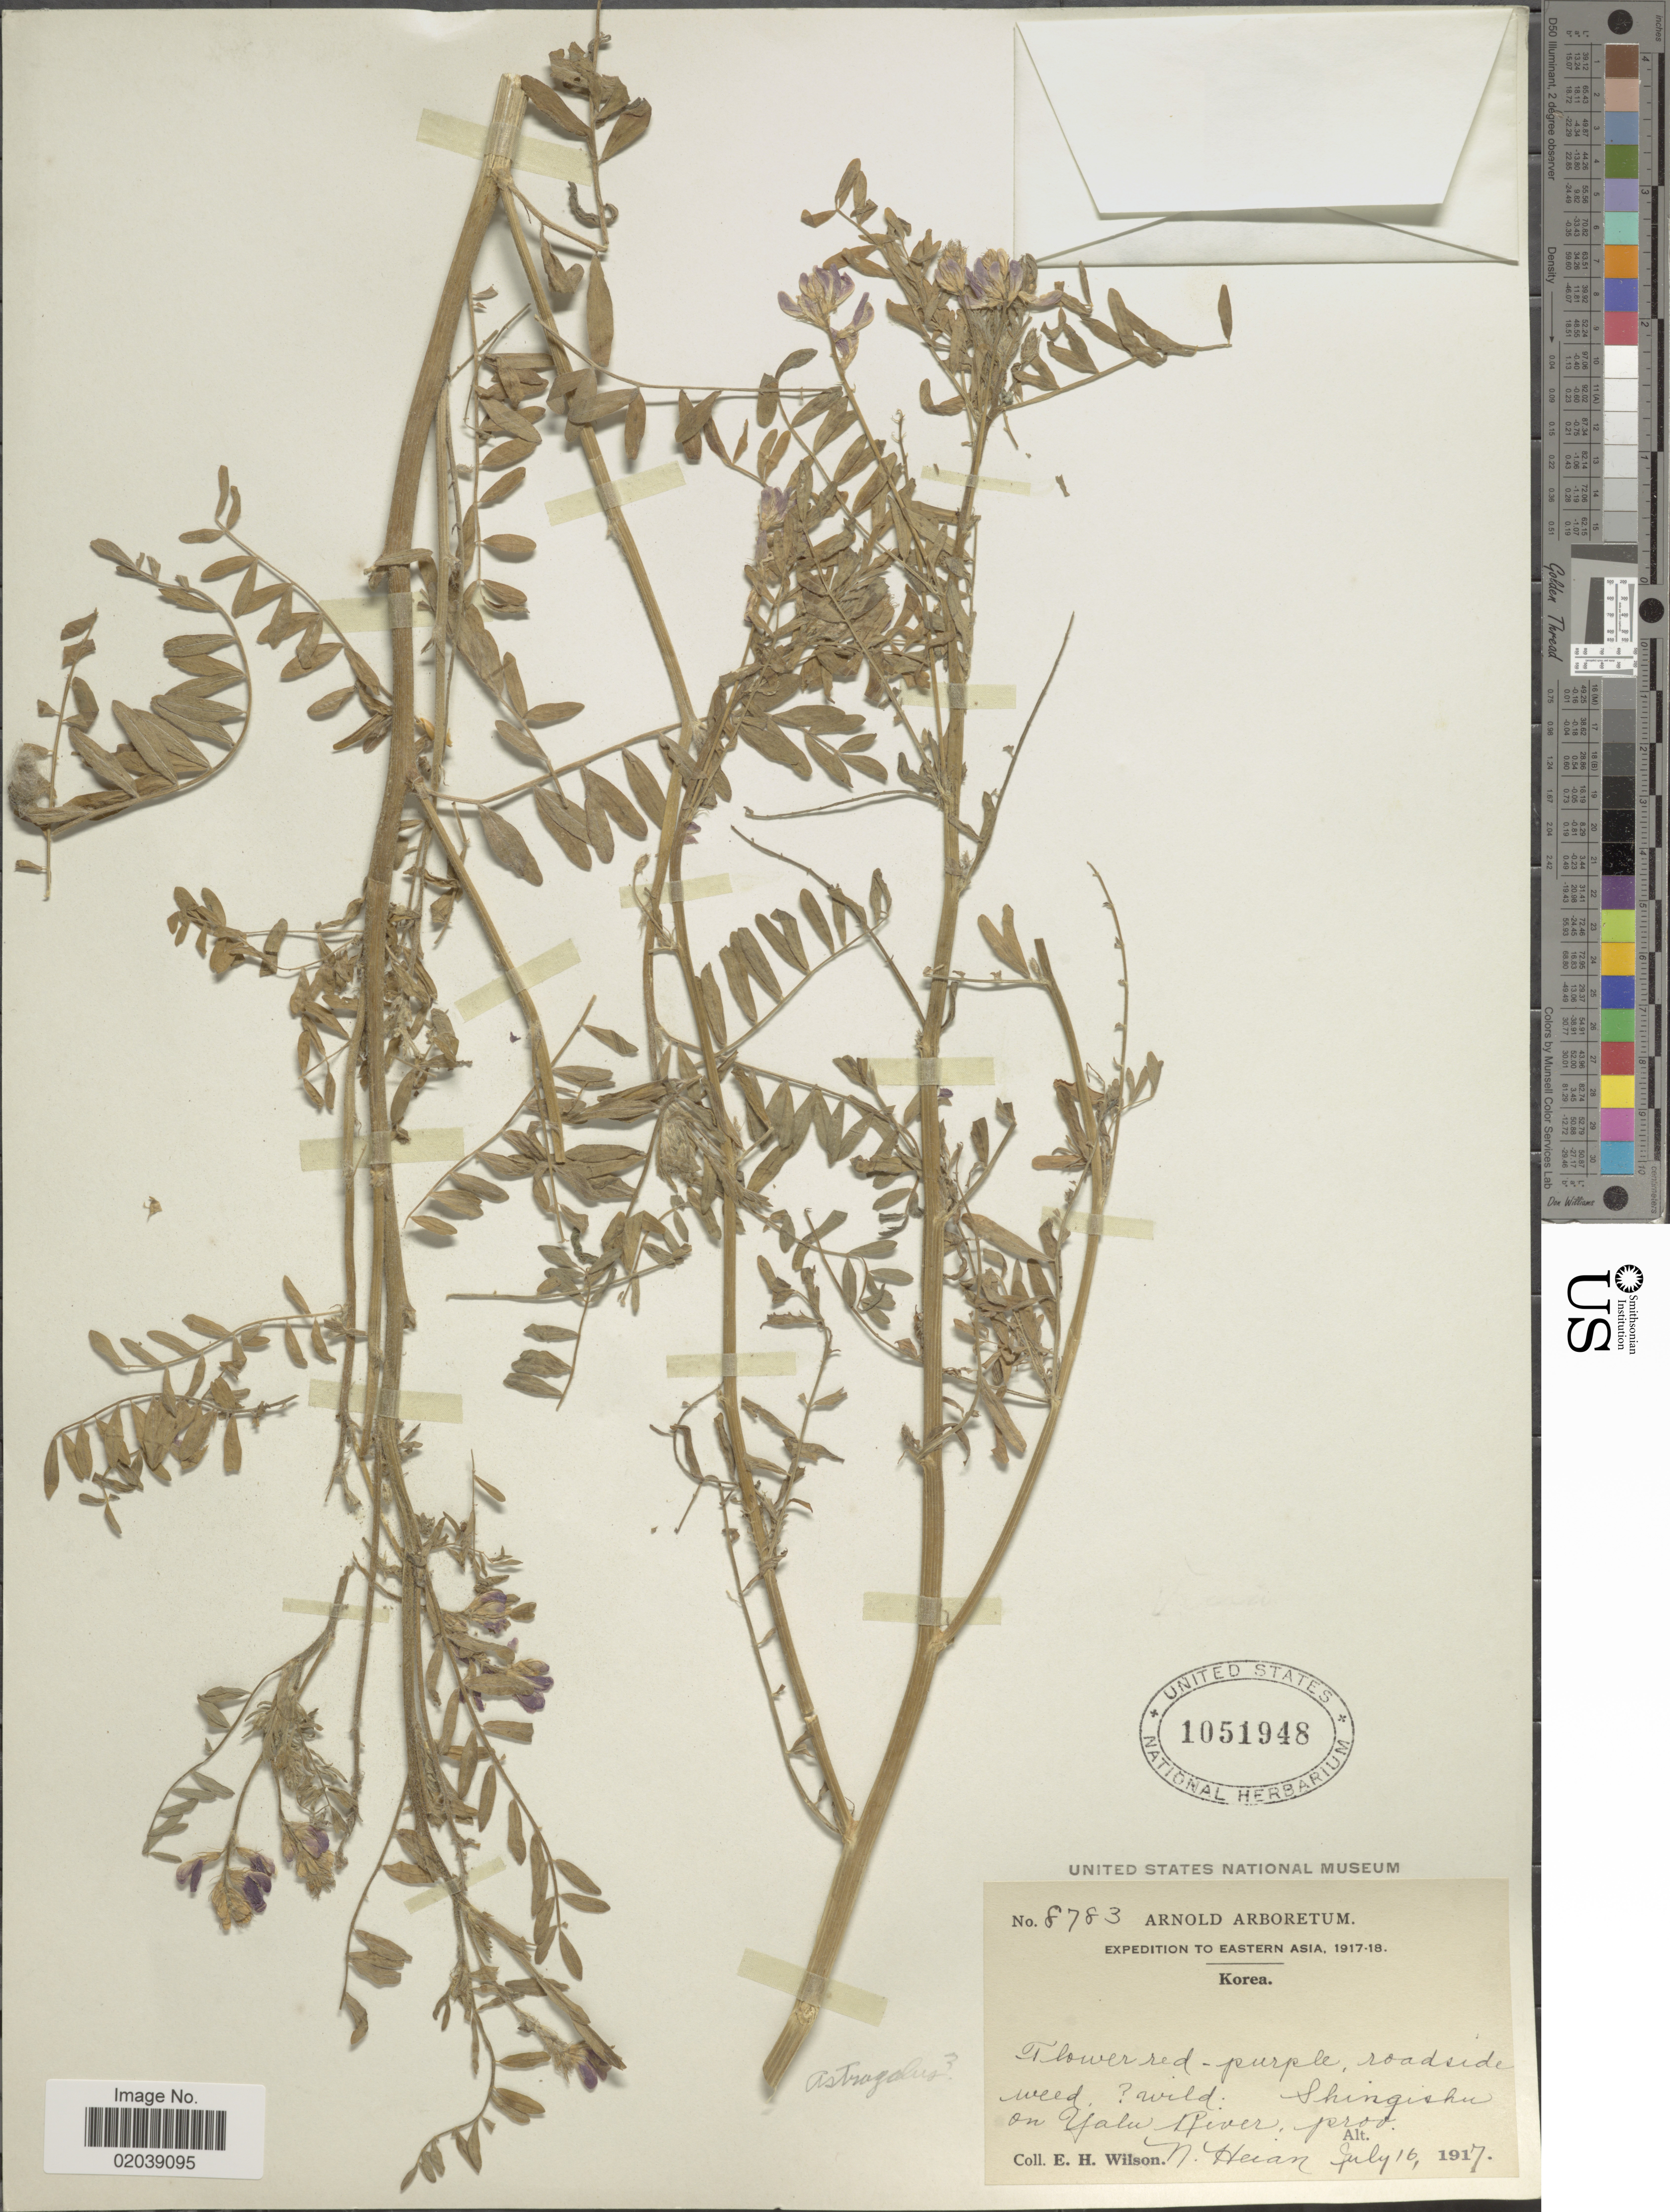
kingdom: Plantae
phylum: Tracheophyta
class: Magnoliopsida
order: Fabales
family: Fabaceae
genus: Astragalus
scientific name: Astragalus sp.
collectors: E. Wilson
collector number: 8783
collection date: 1917-07-16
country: North Korea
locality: Shibngisku on Yalu River. Prov., Eastern Asia, N. Heian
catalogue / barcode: US 1051948